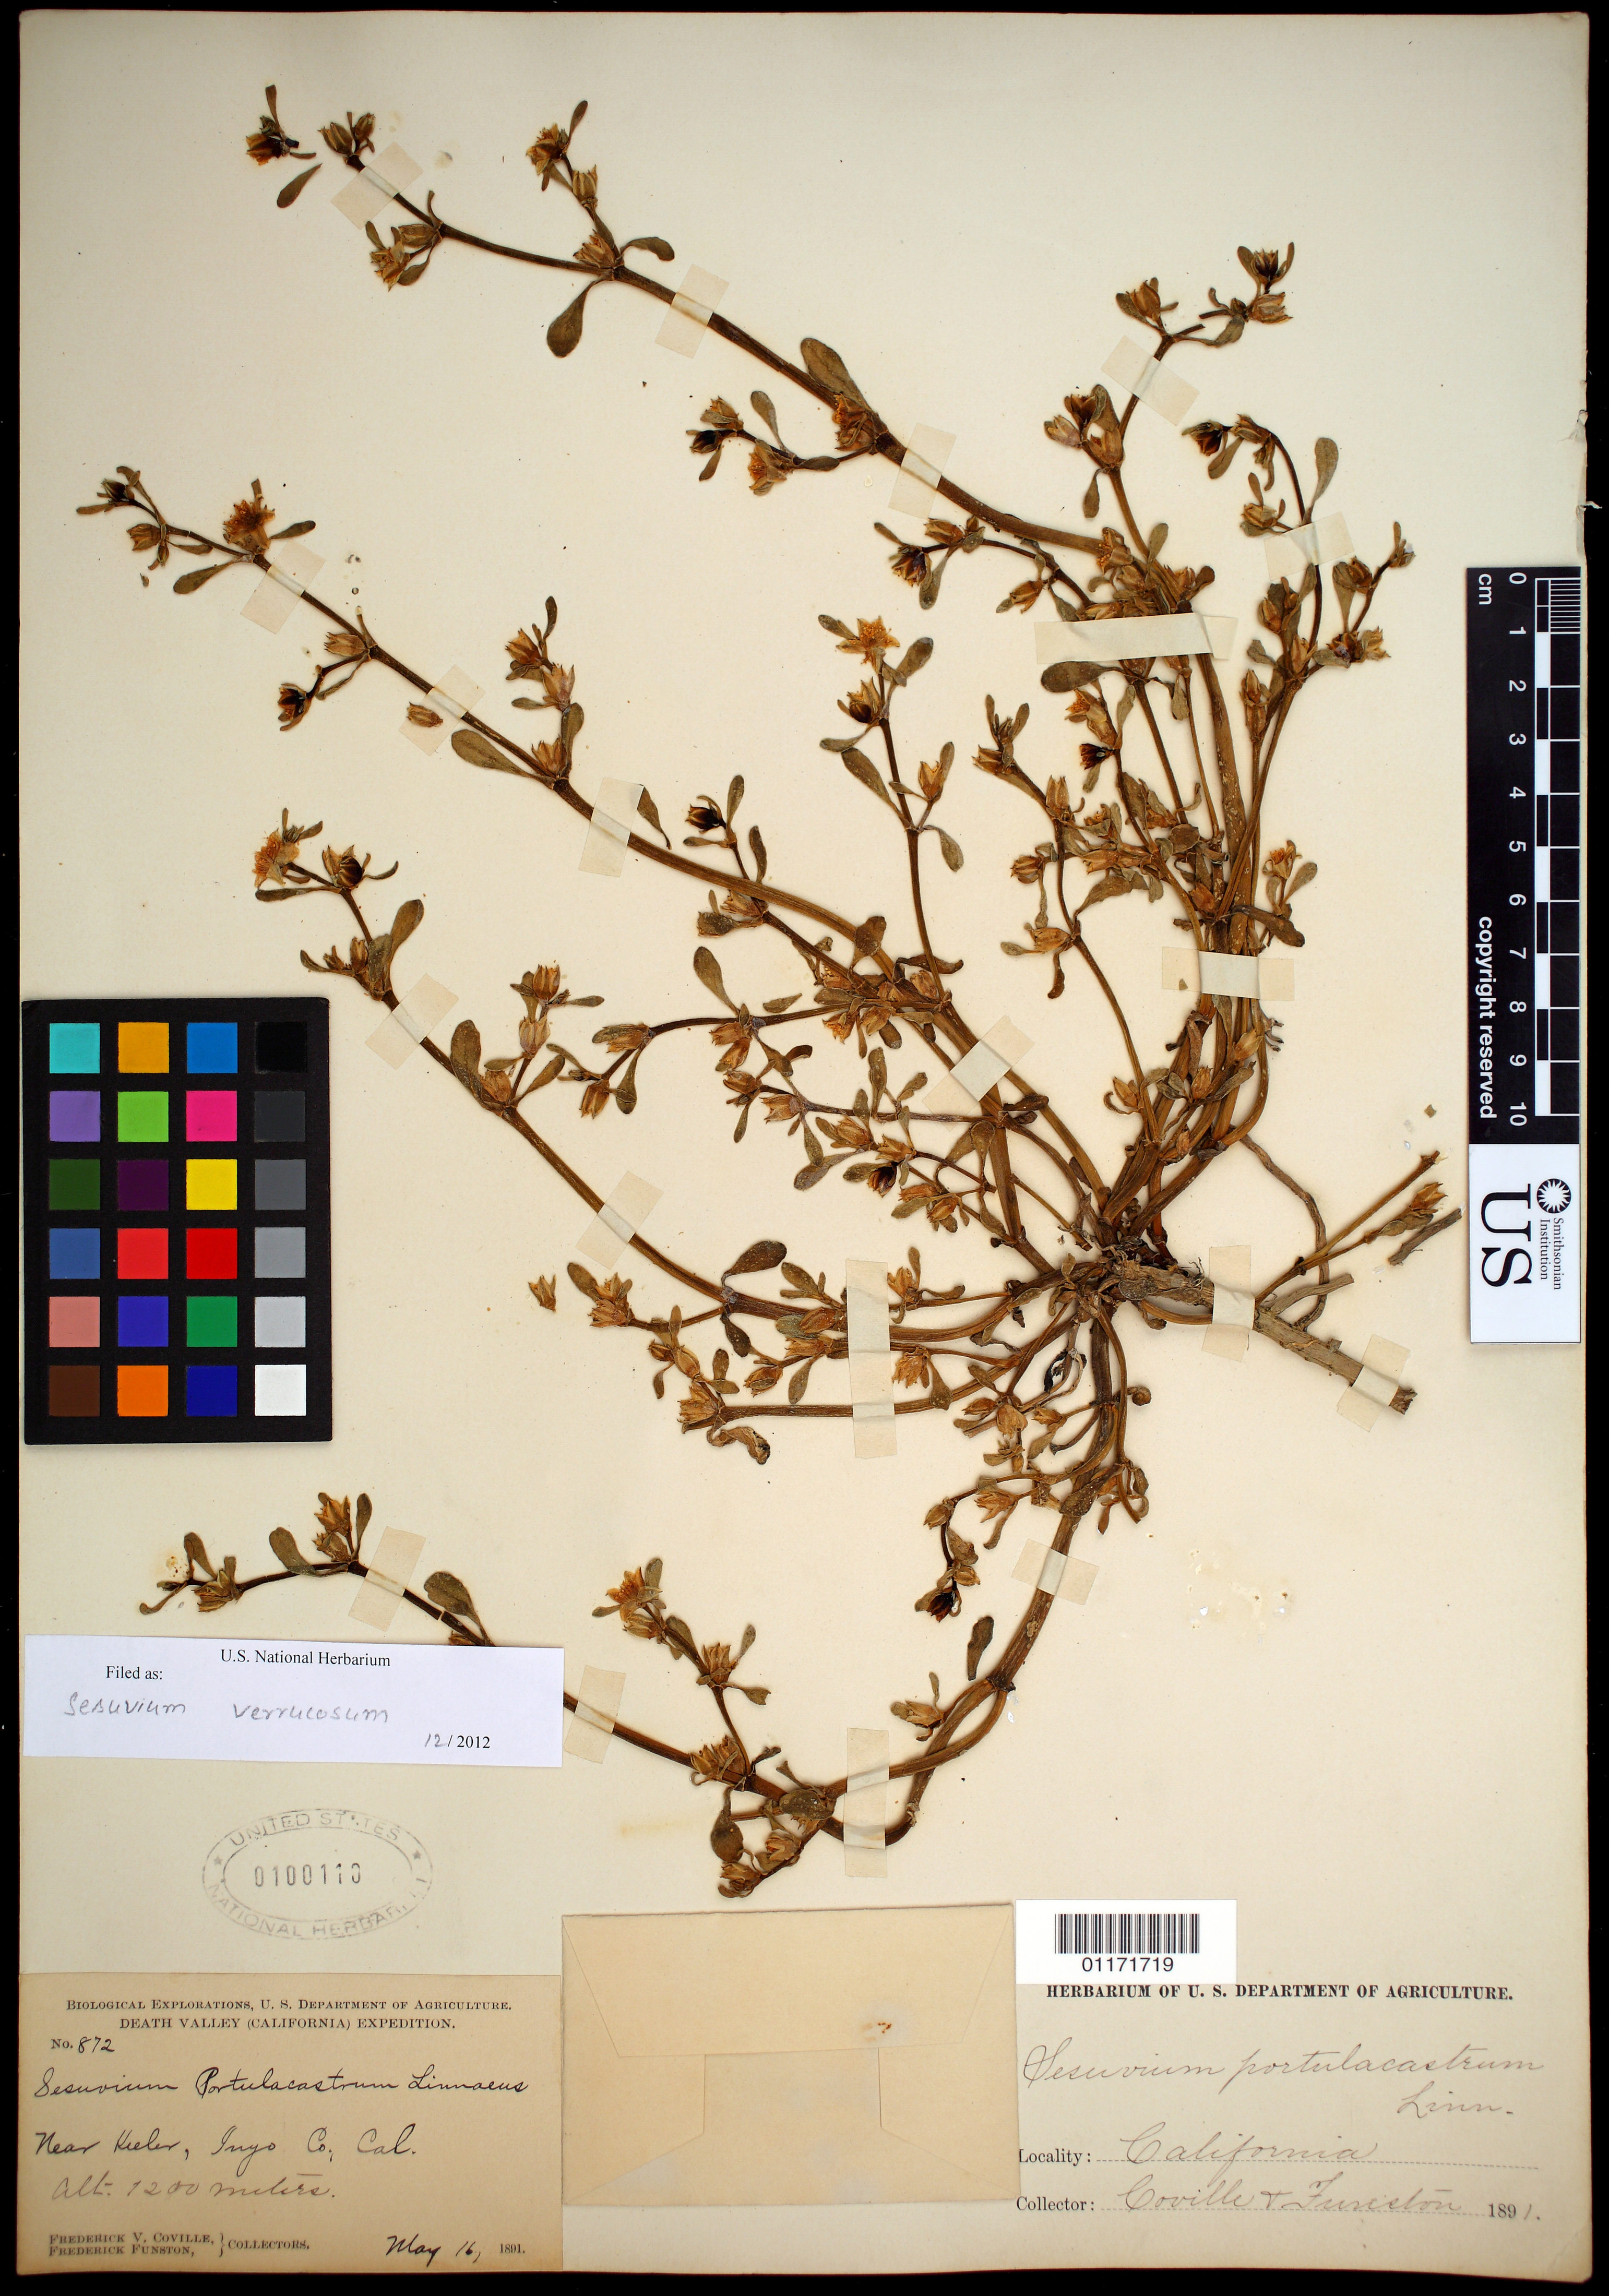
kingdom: Plantae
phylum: Tracheophyta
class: Magnoliopsida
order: Caryophyllales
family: Aizoaceae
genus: Sesuvium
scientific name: Sesuvium revolutifolium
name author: Ortega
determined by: Strong, Mark T., (BOT), Smithsonian Institution - National Museum of Natural History (UNITED STATES)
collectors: F. V. Coville & F. Funston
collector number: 872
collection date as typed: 16 May 1891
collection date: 1891-05-16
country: United States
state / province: California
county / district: Inyo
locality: Near Keeler.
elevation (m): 1200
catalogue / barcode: US 100110